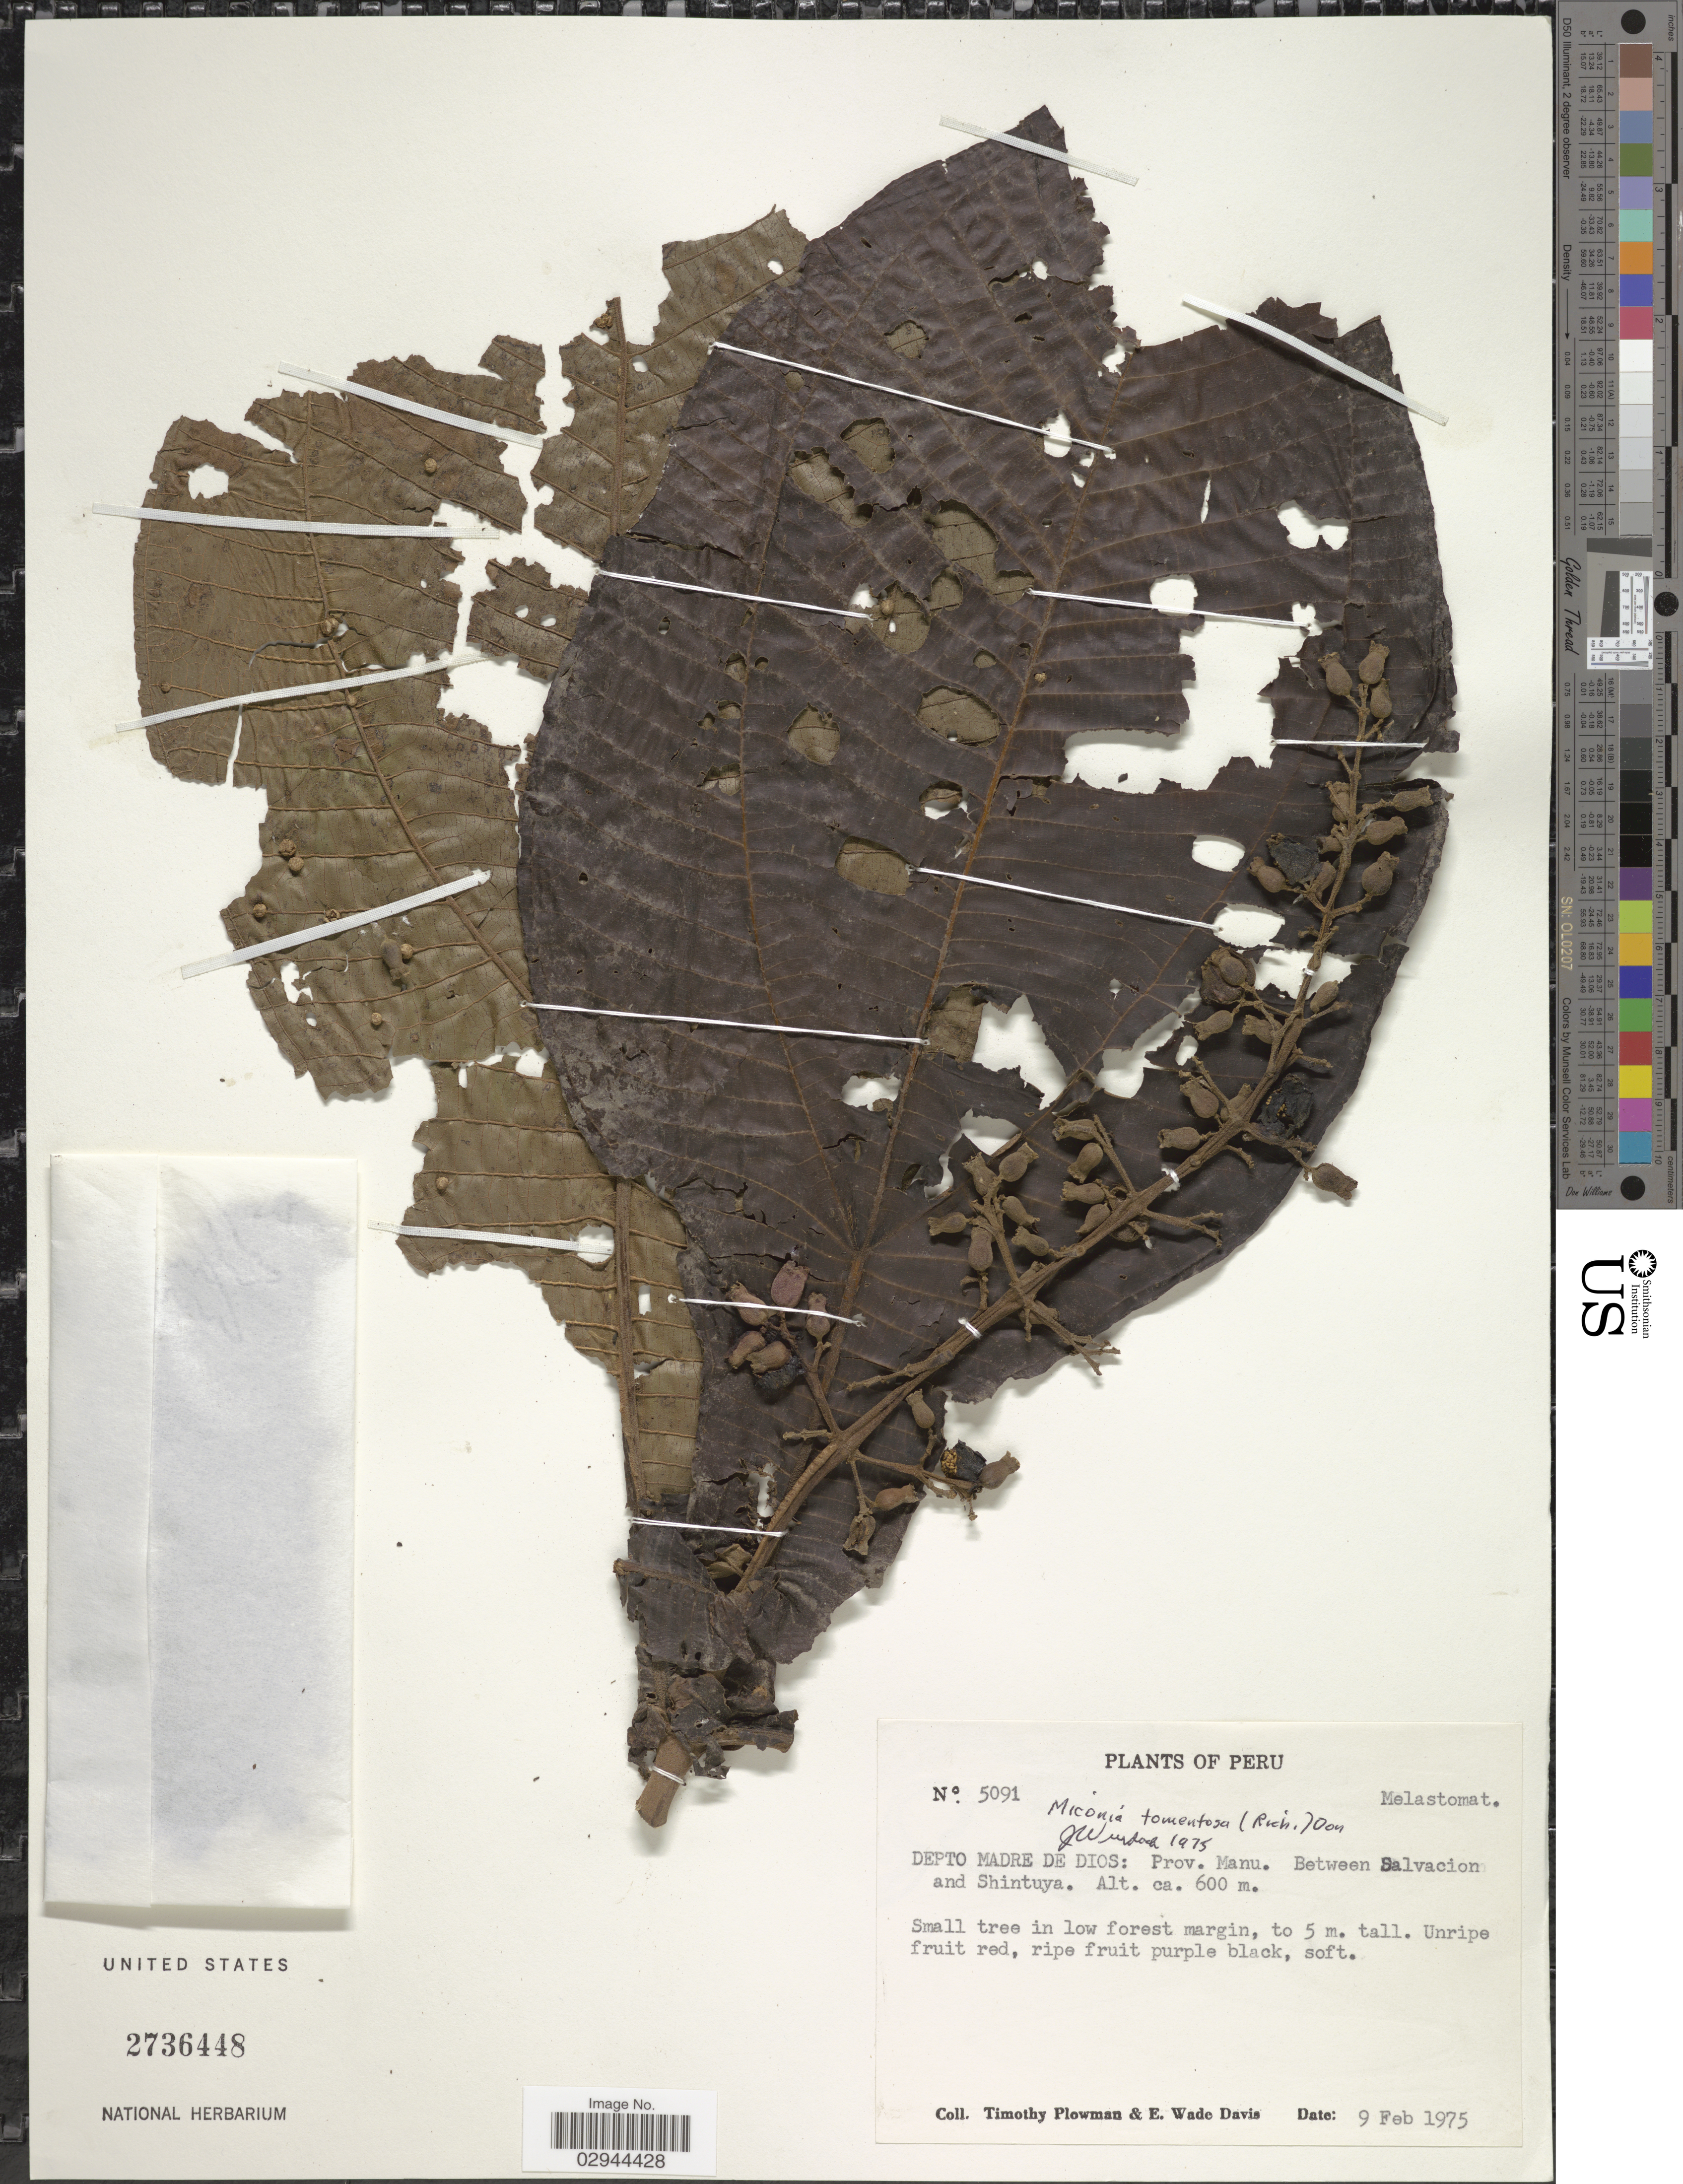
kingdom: Plantae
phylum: Tracheophyta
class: Magnoliopsida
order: Myrtales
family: Melastomataceae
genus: Miconia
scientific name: Miconia tomentosa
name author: (Rich.) D. Don ex DC.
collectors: T. Plowman & E. W. Davis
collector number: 5091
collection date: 1975-02-09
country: Peru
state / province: Madre de Dios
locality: Depto Madre de Dios: Prov. Manu. Between Salvacion and Shintuya.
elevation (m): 600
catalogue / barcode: US 2736448